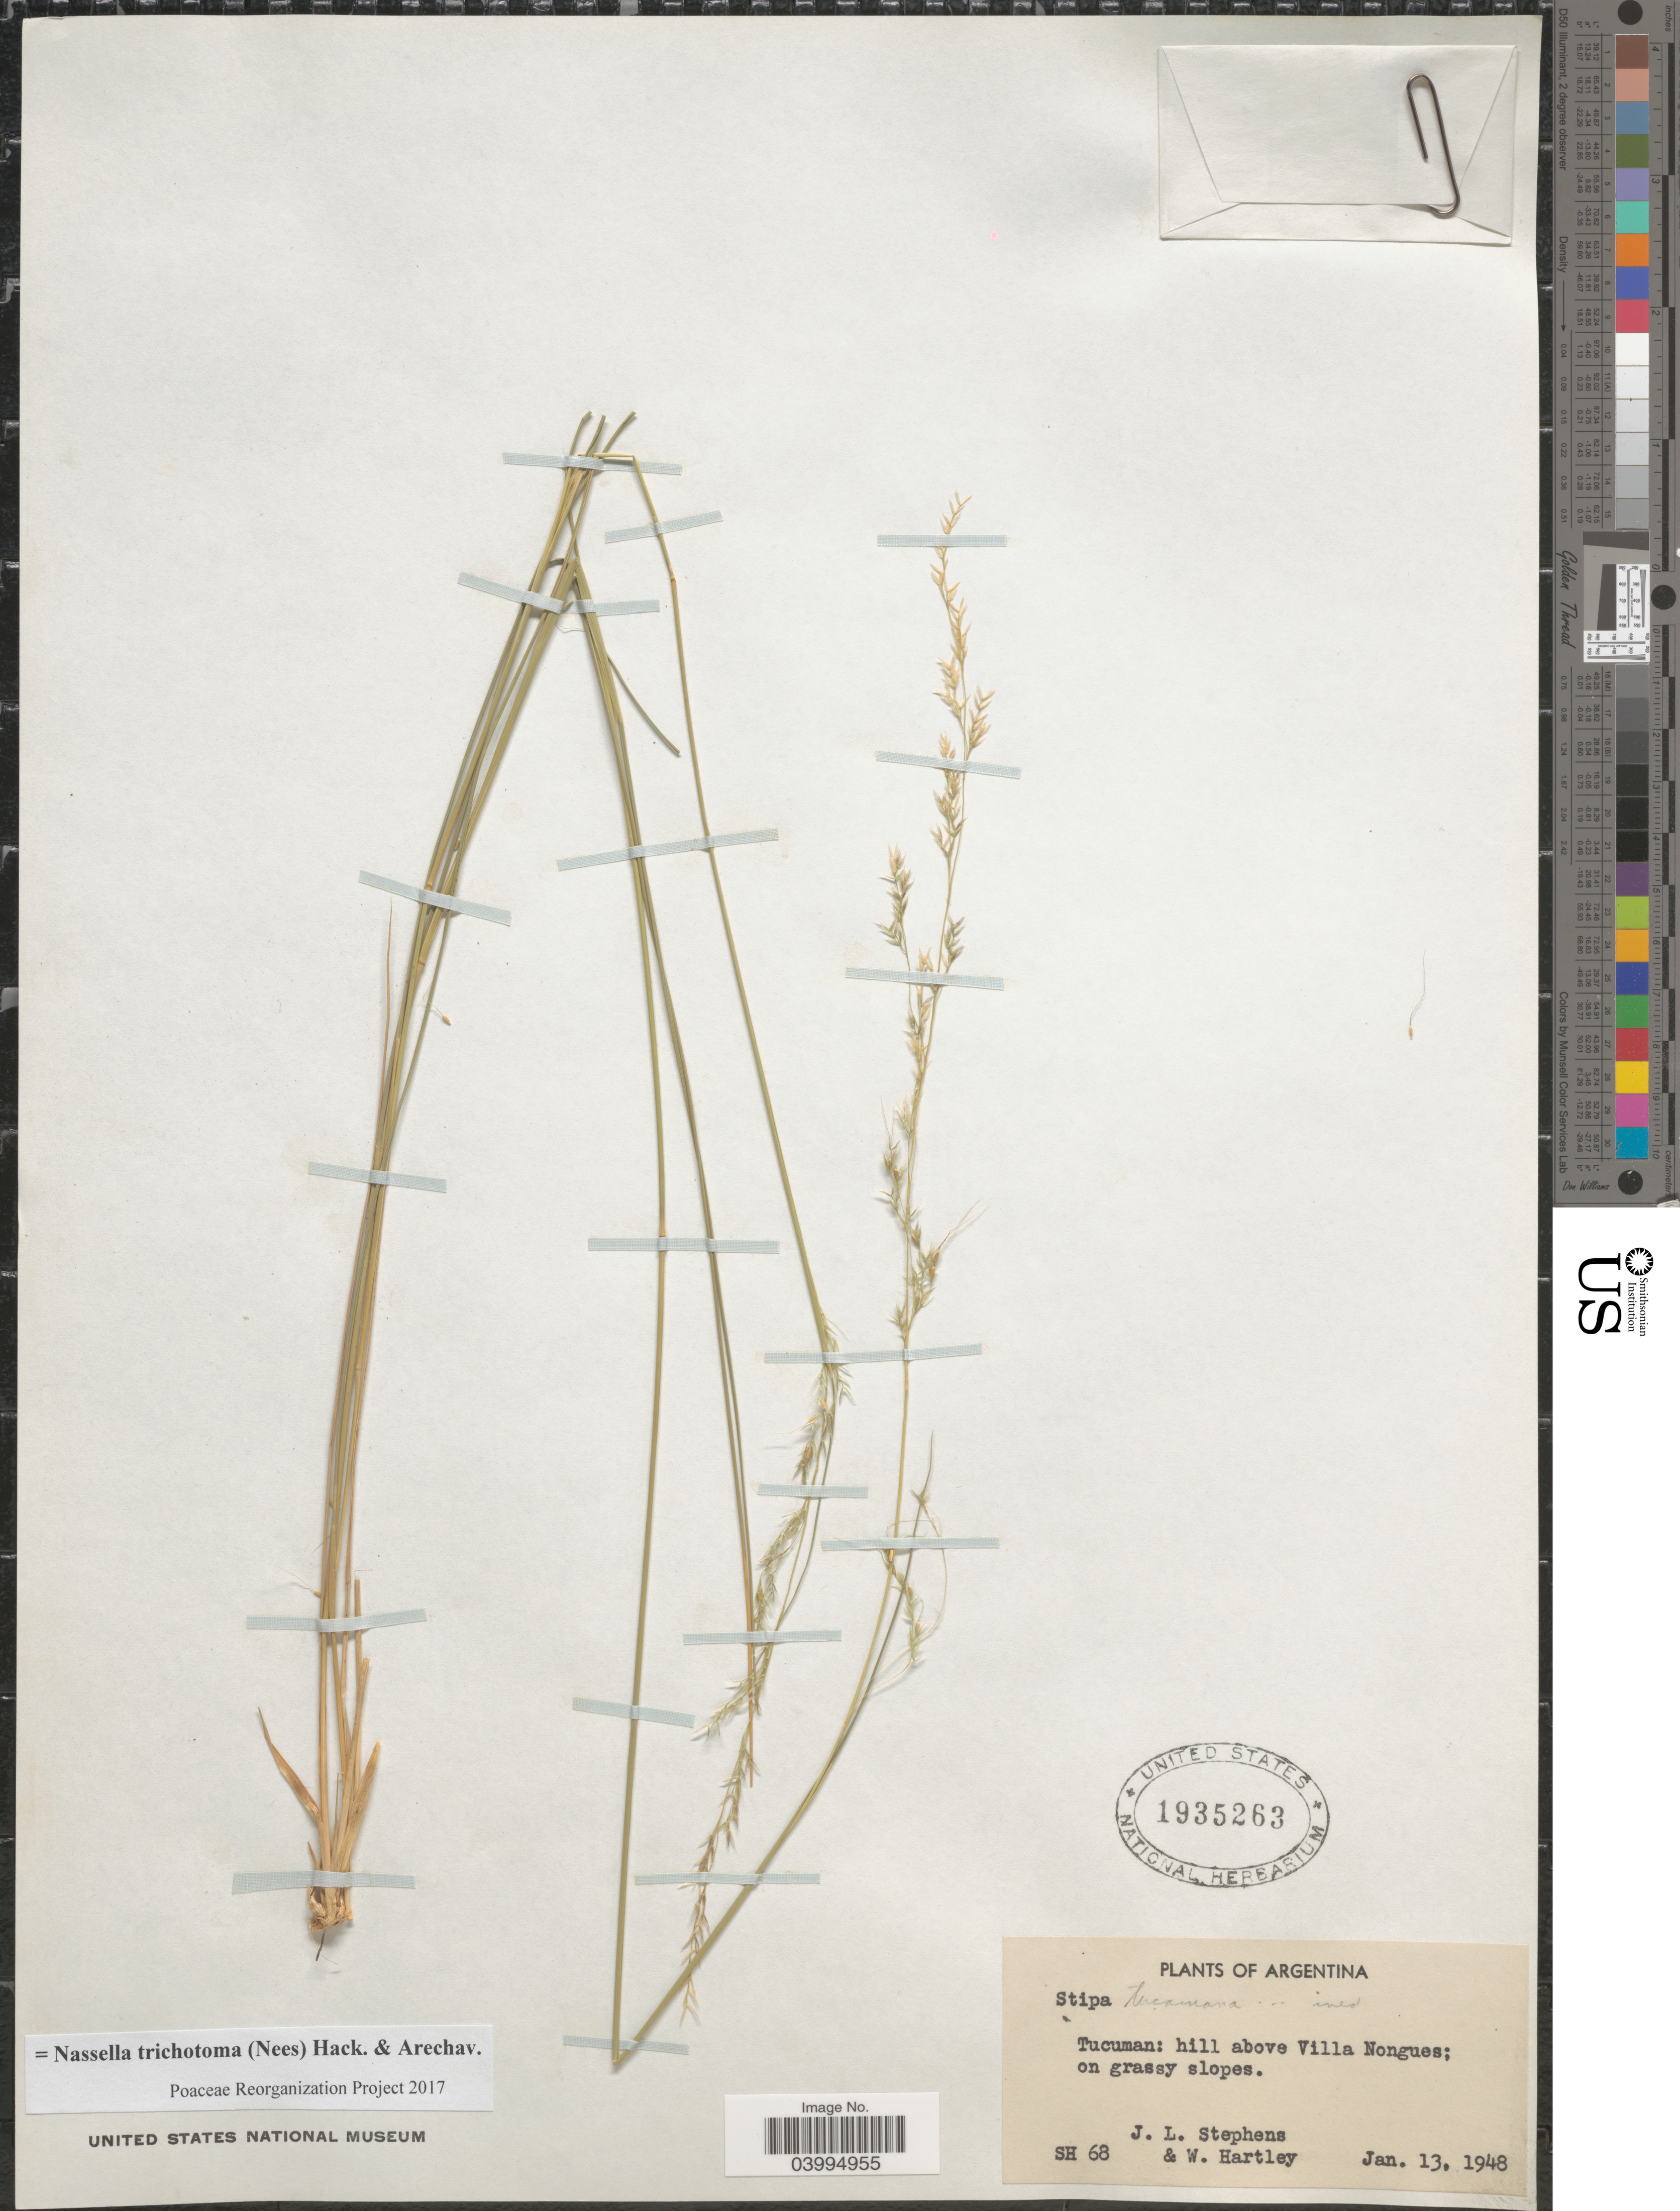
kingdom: Plantae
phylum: Tracheophyta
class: Liliopsida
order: Poales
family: Poaceae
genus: Nassella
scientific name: Nassella tucumana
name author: (Parodi) A.M. Torres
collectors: J. Stephens & W. Hartley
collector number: SH 68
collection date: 1948-01-13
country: Argentina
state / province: Tucuman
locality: Hill above Villa Nongues.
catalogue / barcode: US 1935263